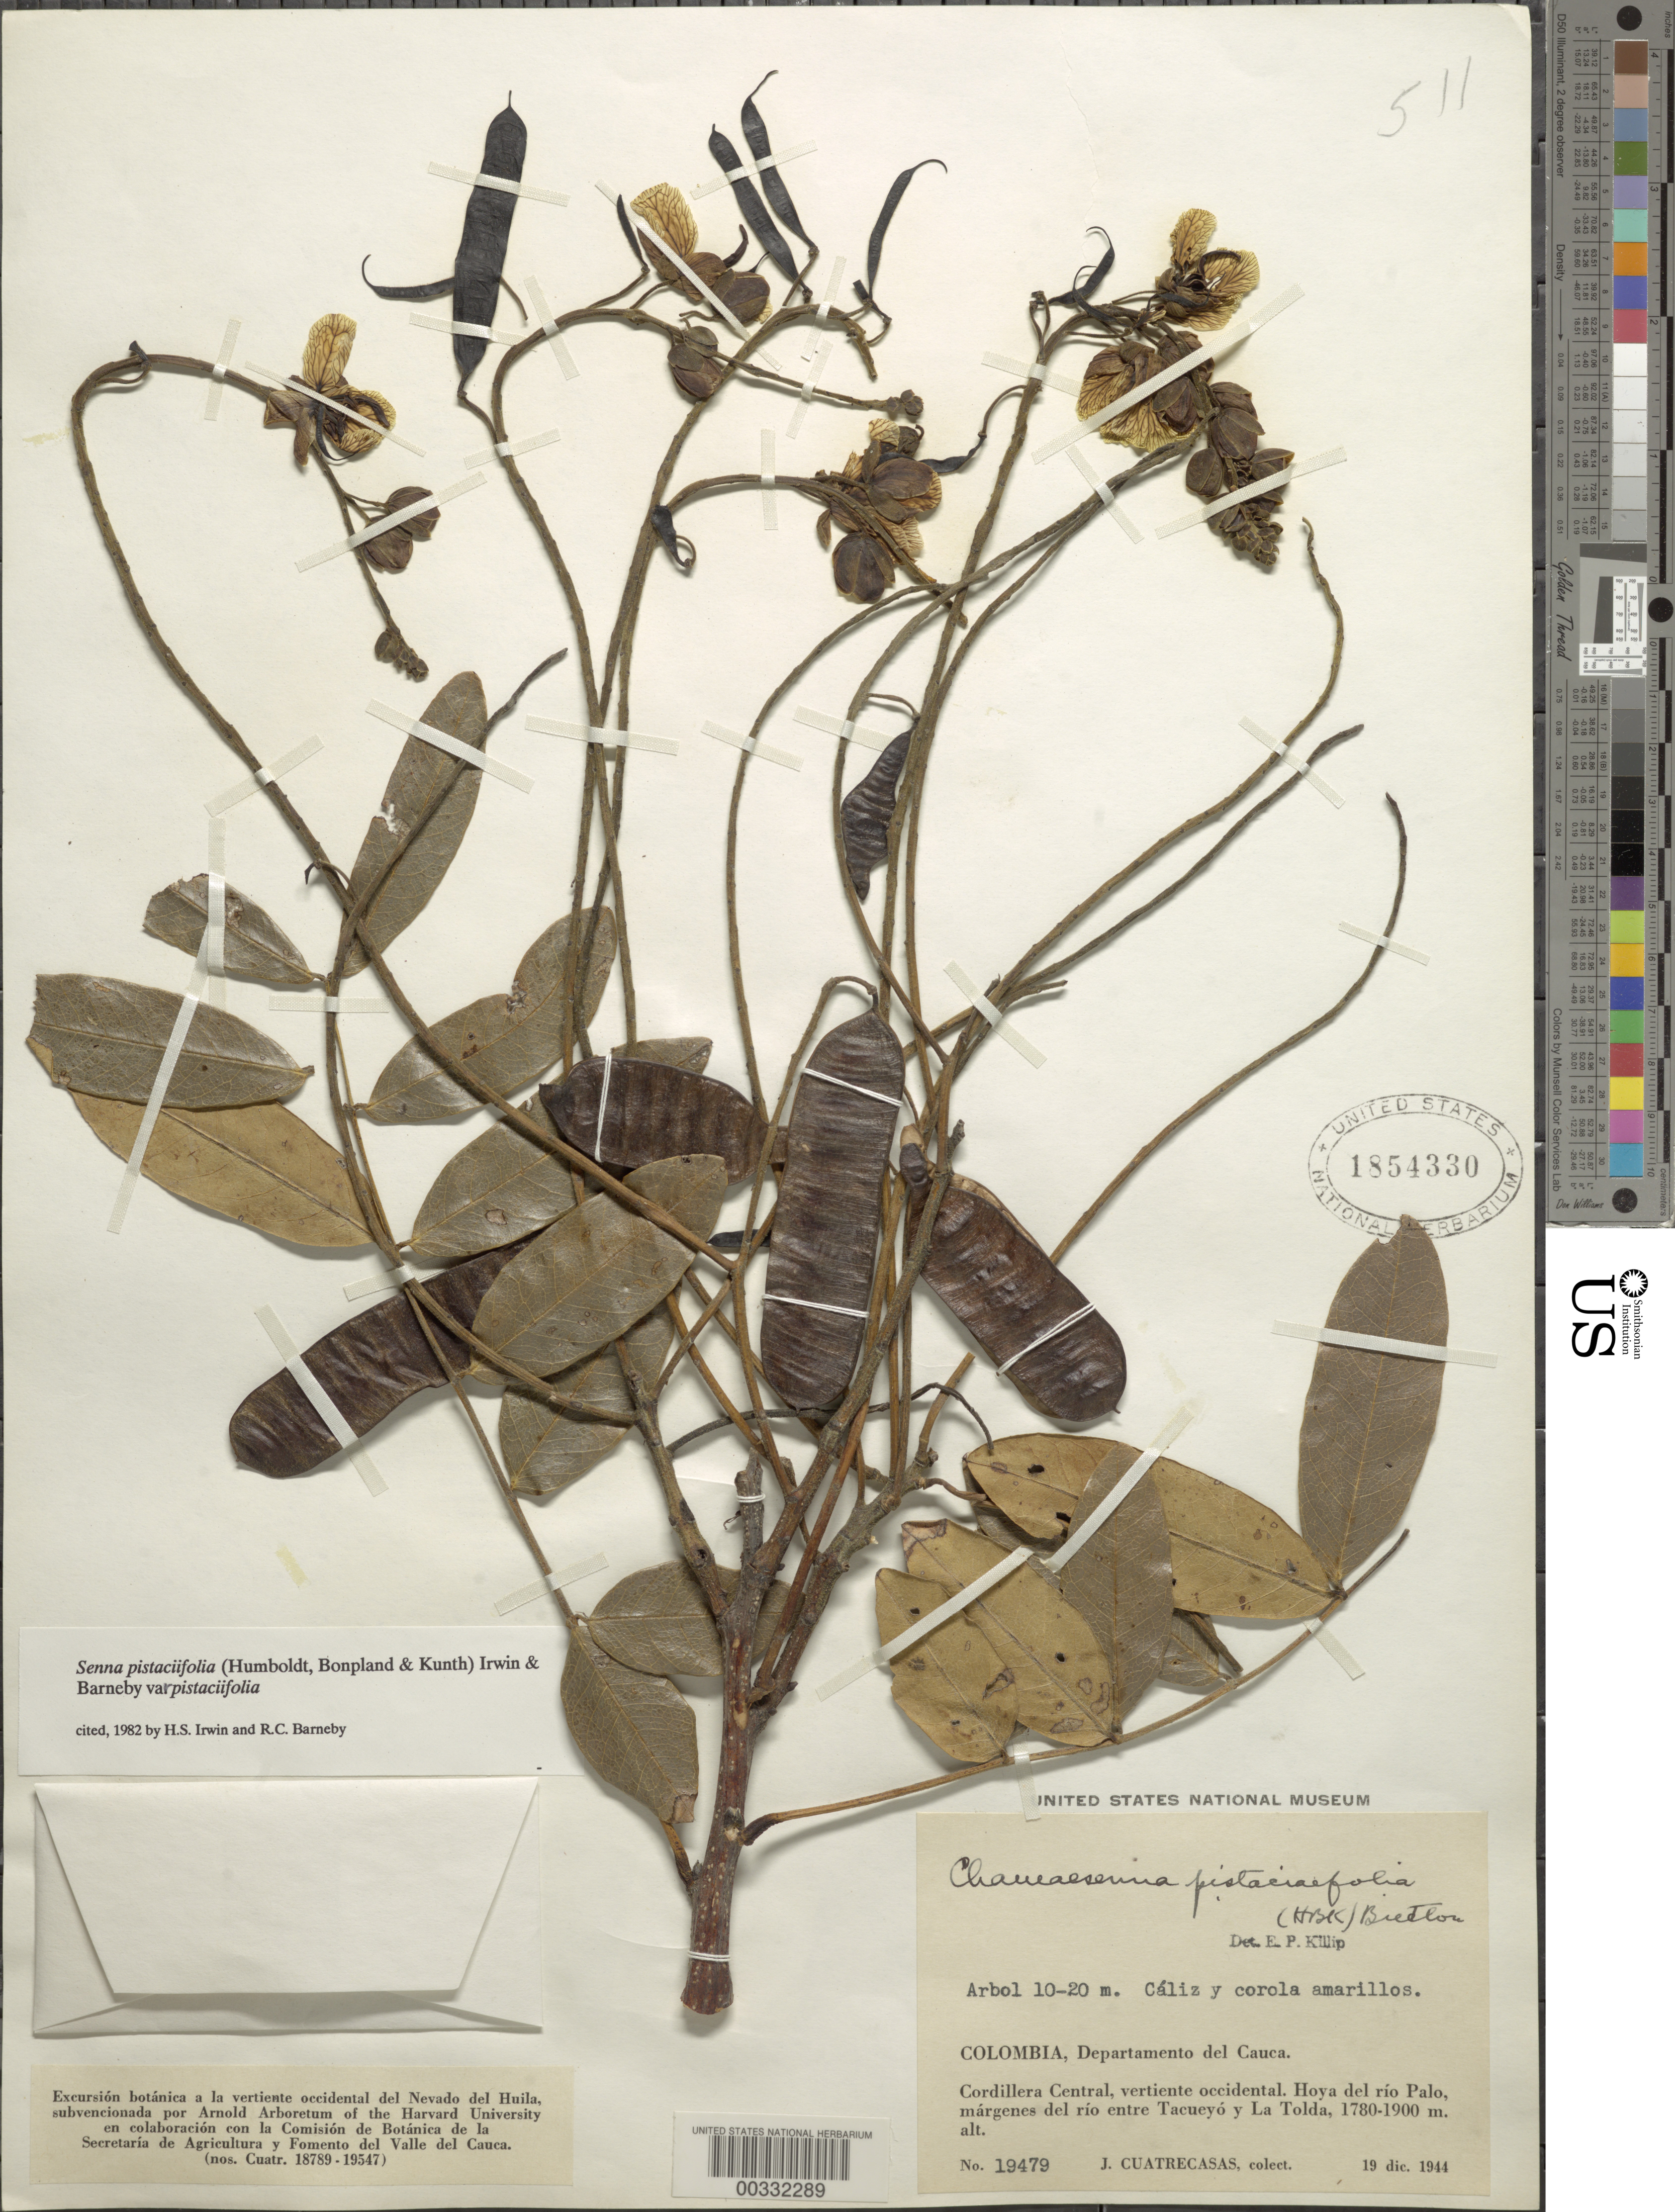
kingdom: Plantae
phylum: Tracheophyta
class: Magnoliopsida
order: Fabales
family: Fabaceae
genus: Senna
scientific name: Senna pistaciifolia var. pistaciifolia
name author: (Kunth) H.S. Irwin & Barneby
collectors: J. Cuatrecasas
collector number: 19479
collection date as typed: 19 Dec 1944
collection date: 1944-12-19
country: Colombia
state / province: Cauca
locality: Cordillera Central, Vertiente Occidental; Hoya del Rio Palo, margenes del Rio entre Tacueyo y La Tolda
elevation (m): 1780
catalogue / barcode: US 1854330